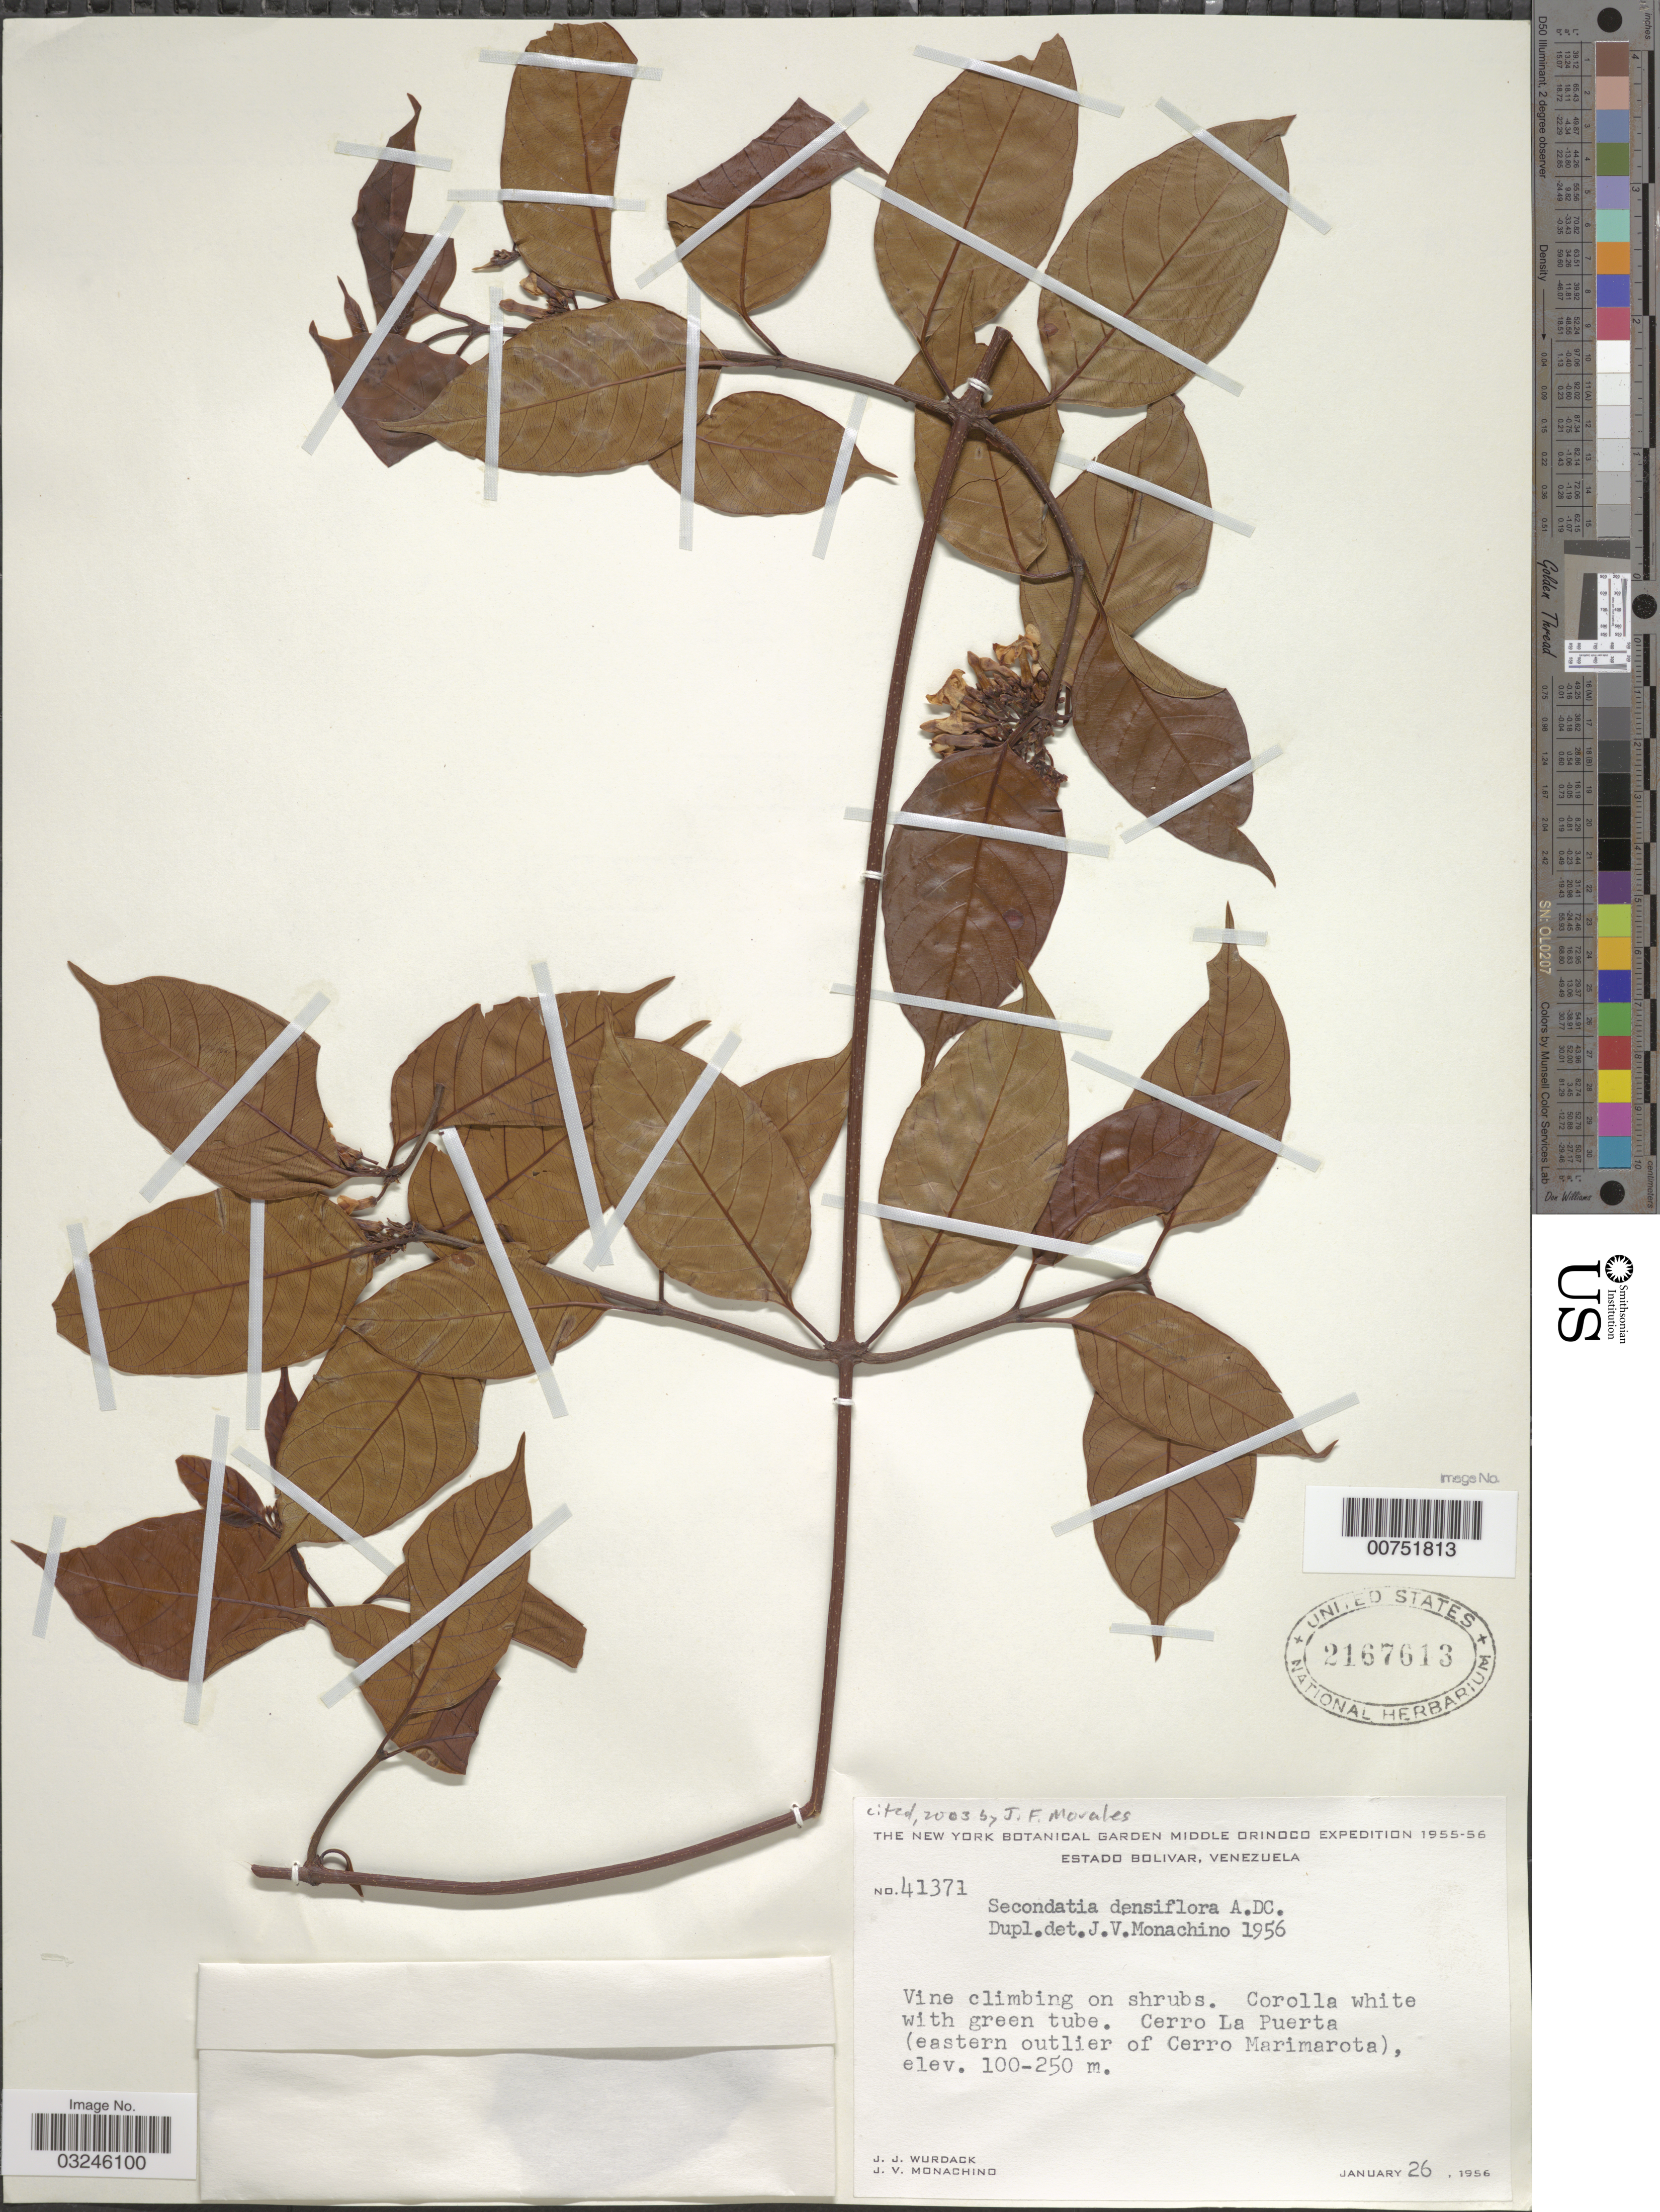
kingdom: Plantae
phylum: Tracheophyta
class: Magnoliopsida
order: Gentianales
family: Apocynaceae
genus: Secondatia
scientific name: Secondatia densiflora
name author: A. DC.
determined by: Monachino, J. V.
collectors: J. J. Wurdack & J. V. Monachino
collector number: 41371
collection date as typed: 26-Jan-56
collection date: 1956-01-26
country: Venezuela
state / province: Bolívar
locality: Cerro La Puerta (eastern outlier of Cerro Marimarota)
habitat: Climbing on shrubs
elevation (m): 100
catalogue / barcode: US 2167613